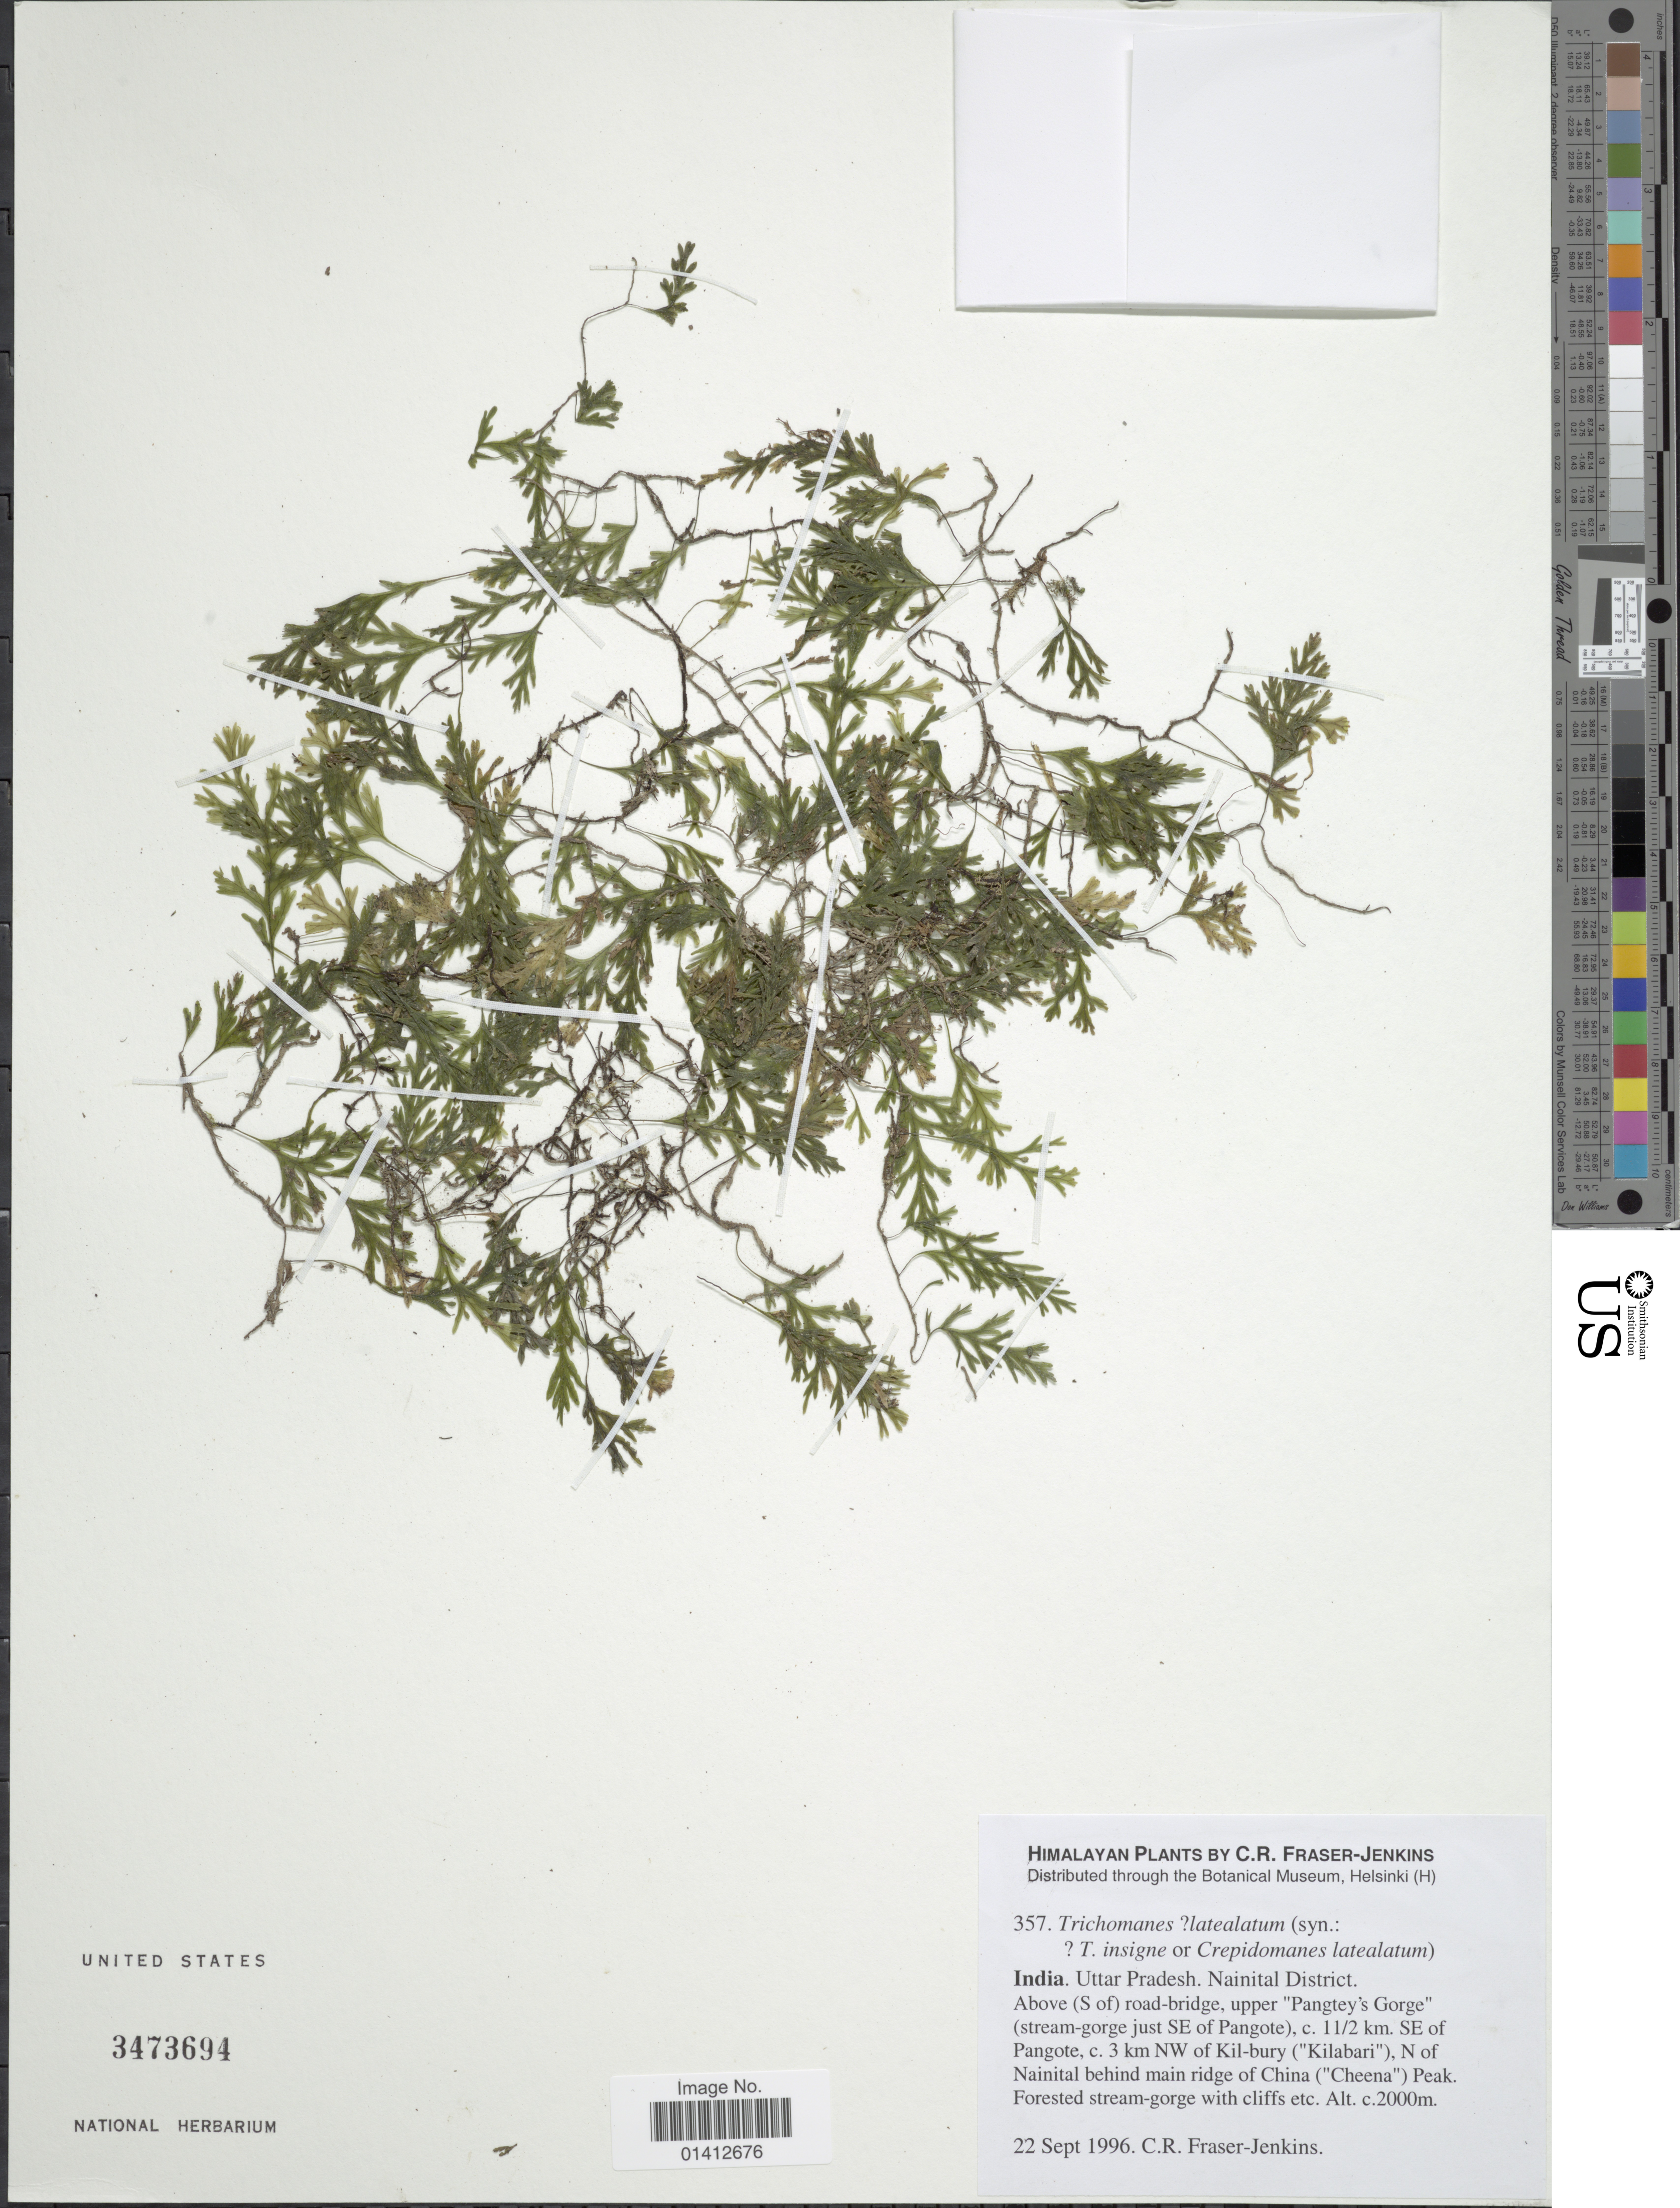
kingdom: Plantae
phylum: Tracheophyta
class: Polypodiopsida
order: Hymenophyllales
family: Hymenophyllaceae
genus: Crepidomanes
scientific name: Crepidomanes insigne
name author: (Bosch) C.X. Fu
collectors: C. R. Fraser-Jenkins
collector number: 357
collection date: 1996-09-22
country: India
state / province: Uttar Pradesh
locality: Nainital District. Above (S of) road-bridge, upper 'Pangtey's Gorge' (stream-gorge just SE of Pangote), c. 11/2 km SE of Pangote, c. 3 km NW of Kil-bury ('Kilabari'), N of Nainital behind main ridge of China ('Cheena') Peak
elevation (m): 2000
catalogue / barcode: US 3473694